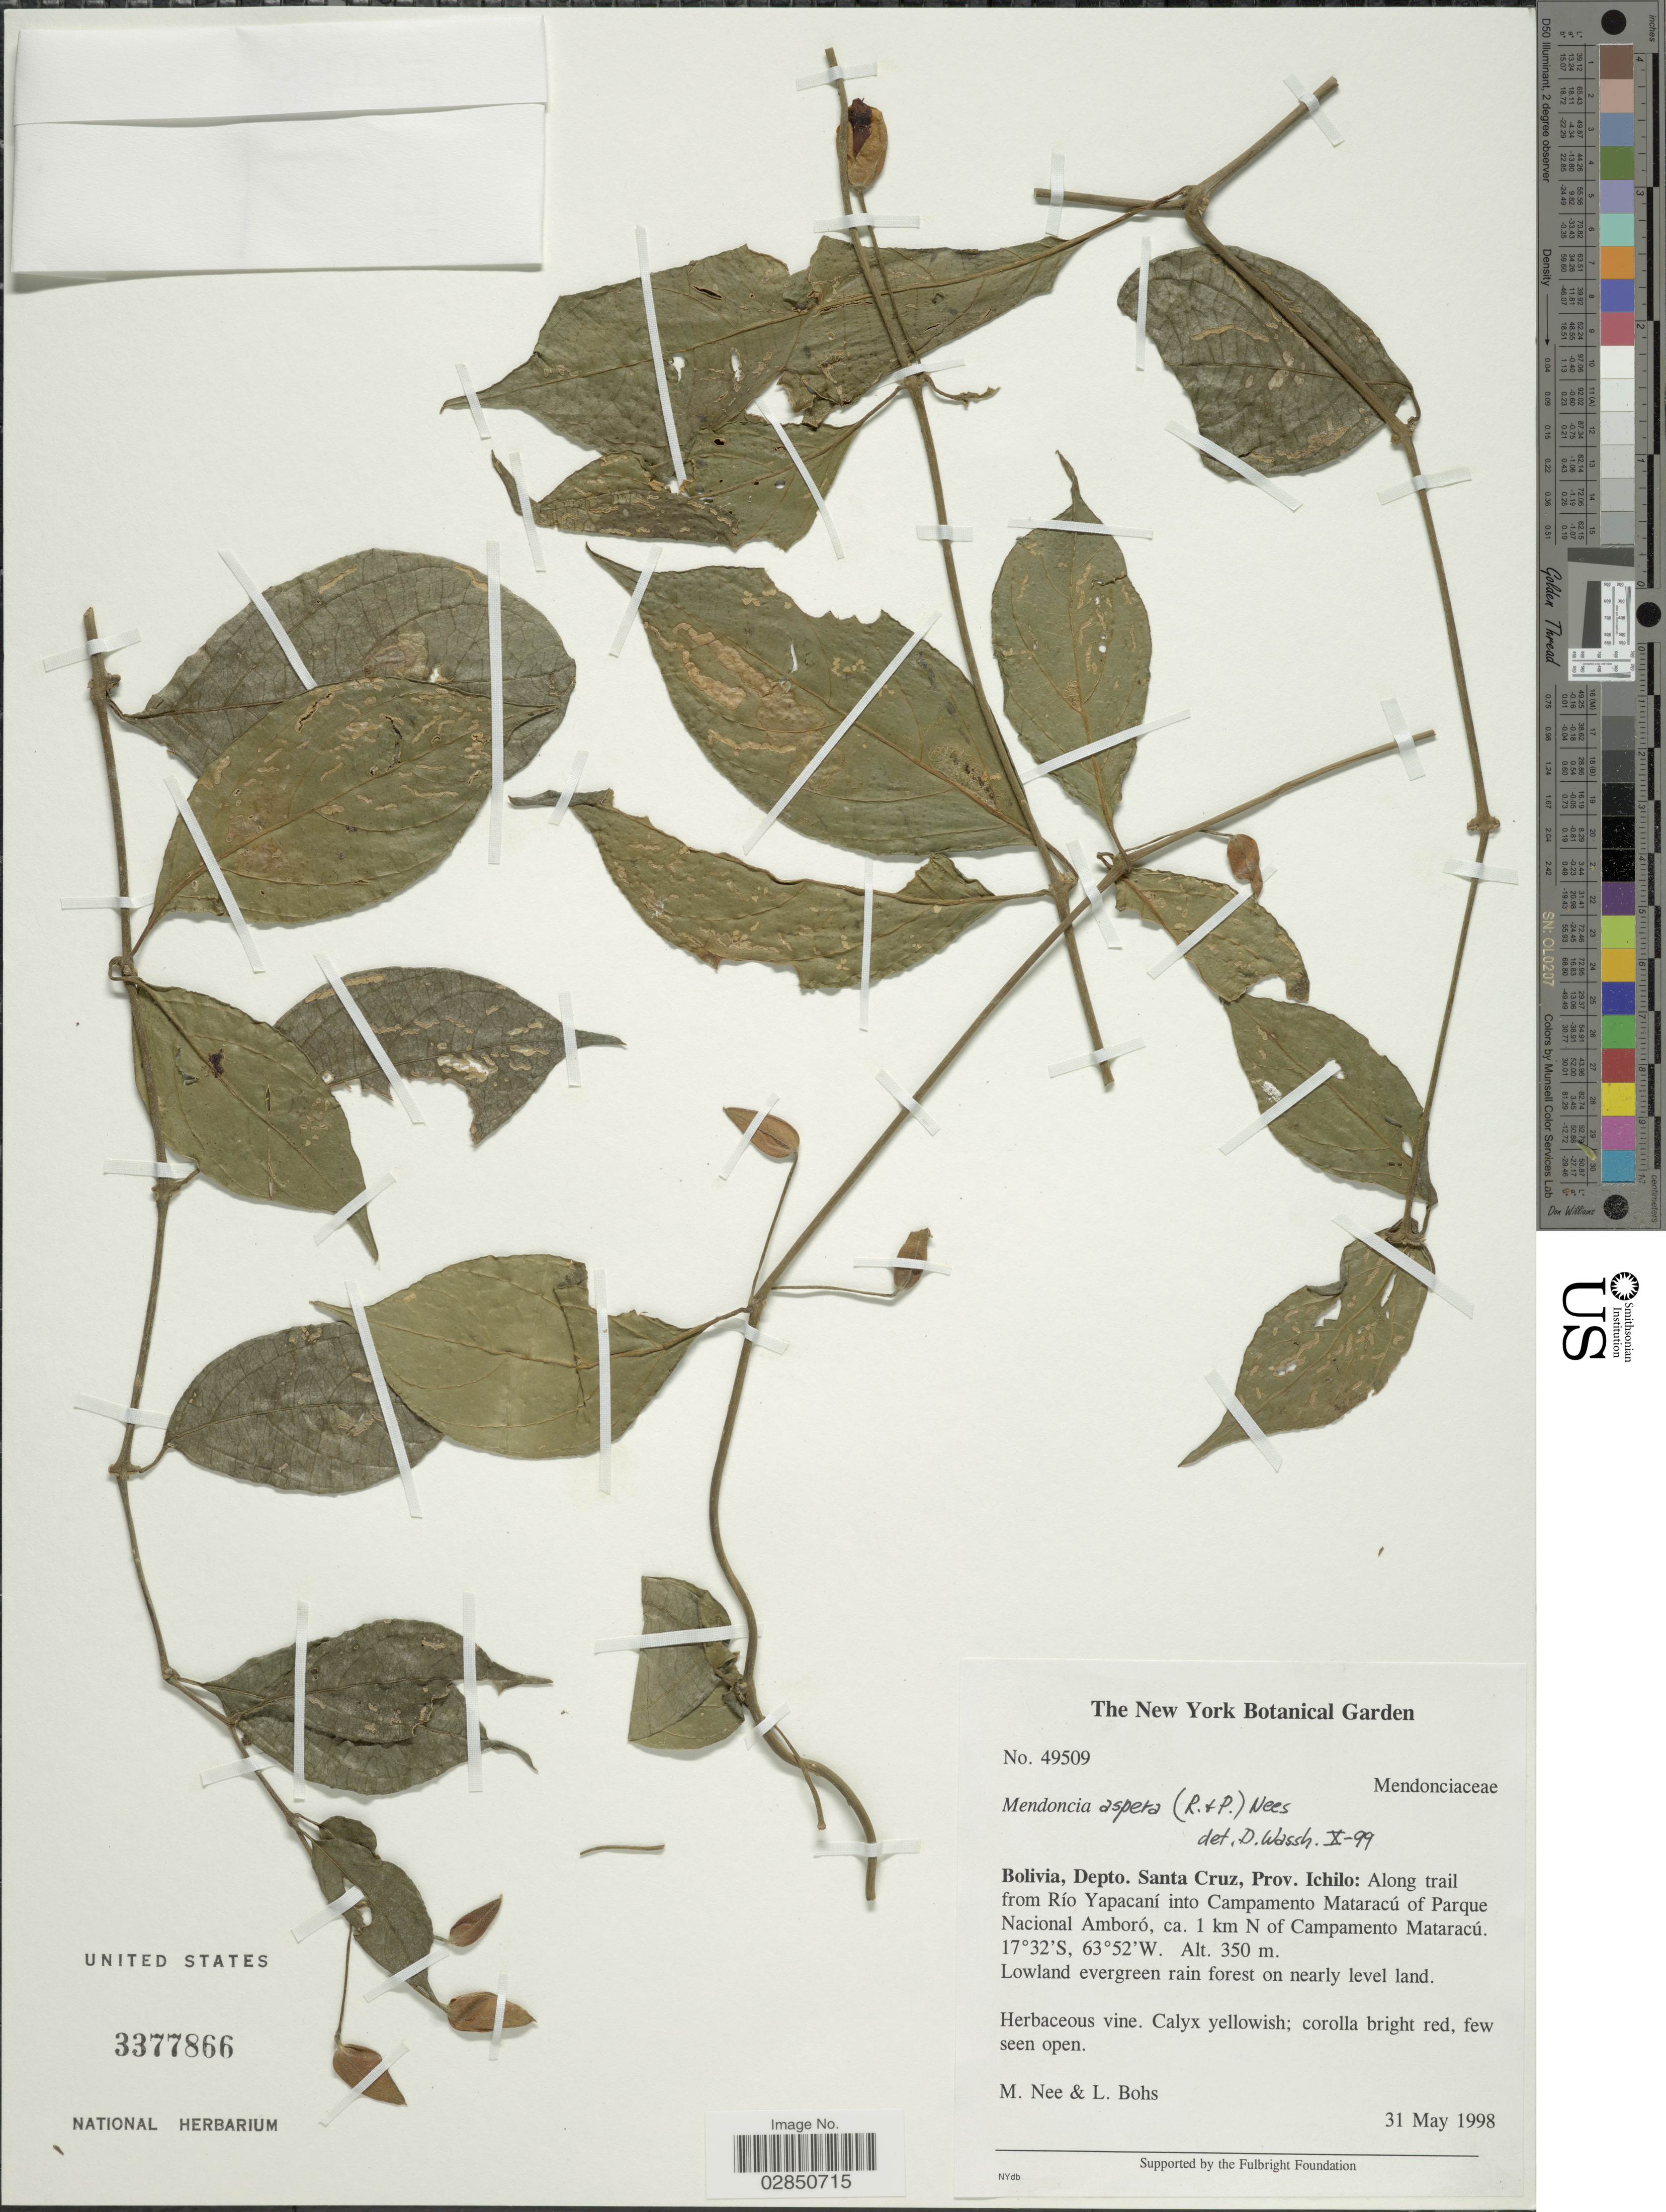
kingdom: Plantae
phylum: Tracheophyta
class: Magnoliopsida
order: Lamiales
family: Acanthaceae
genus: Mendoncia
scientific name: Mendoncia aspera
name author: (Ruiz & Pav.) Nees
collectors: M. Nee & L. A. Bohs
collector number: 49509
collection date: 1998-05-31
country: Bolivia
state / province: Santa Cruz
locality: Depto. Santa Cruz, Prov. Ichilo: Along trail From Río Yapacaní into Campamento Mataracú of Parque Nacional Amboró, ca. 1 km N of Campamento Mataracú.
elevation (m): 350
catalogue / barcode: US 3377866